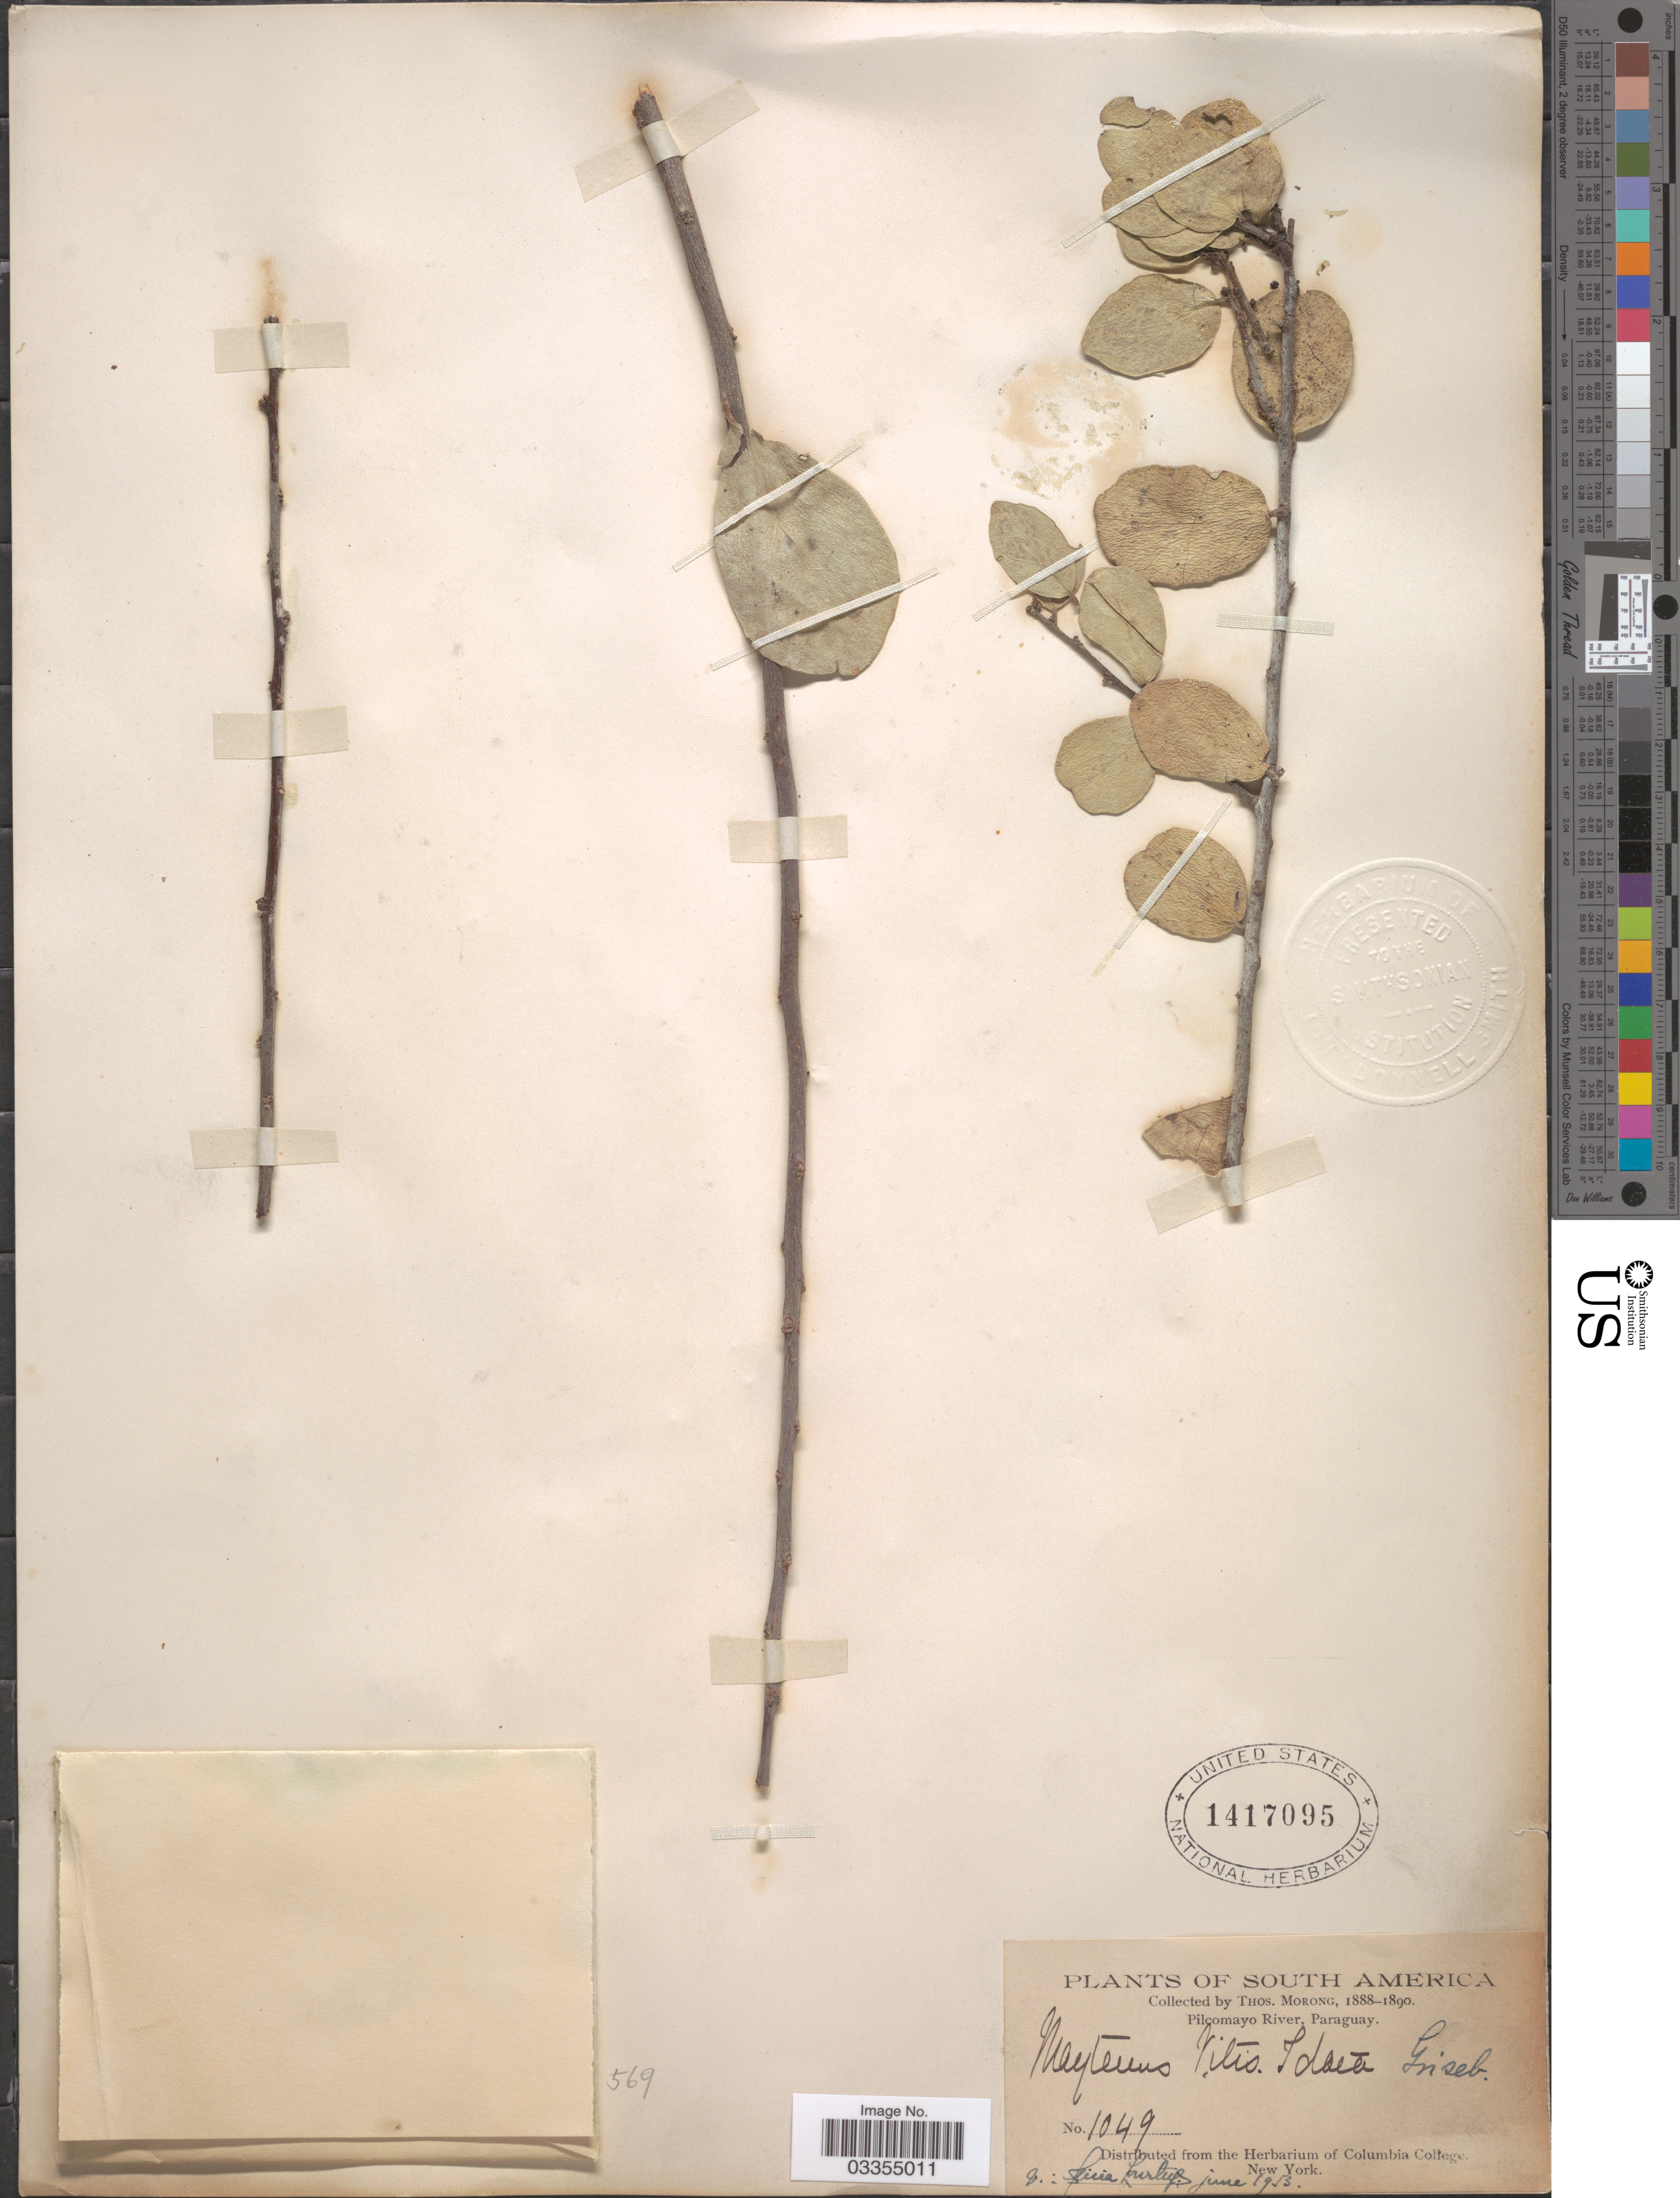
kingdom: Plantae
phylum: Tracheophyta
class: Magnoliopsida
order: Celastrales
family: Celastraceae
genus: Tricerma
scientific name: Tricerma vitis-idaeum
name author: (Griseb.) Lundell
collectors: ex herb. T. Morong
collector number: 1049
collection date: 1888/1890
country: Paraguay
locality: Pilcomayo River.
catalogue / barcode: US 1417095